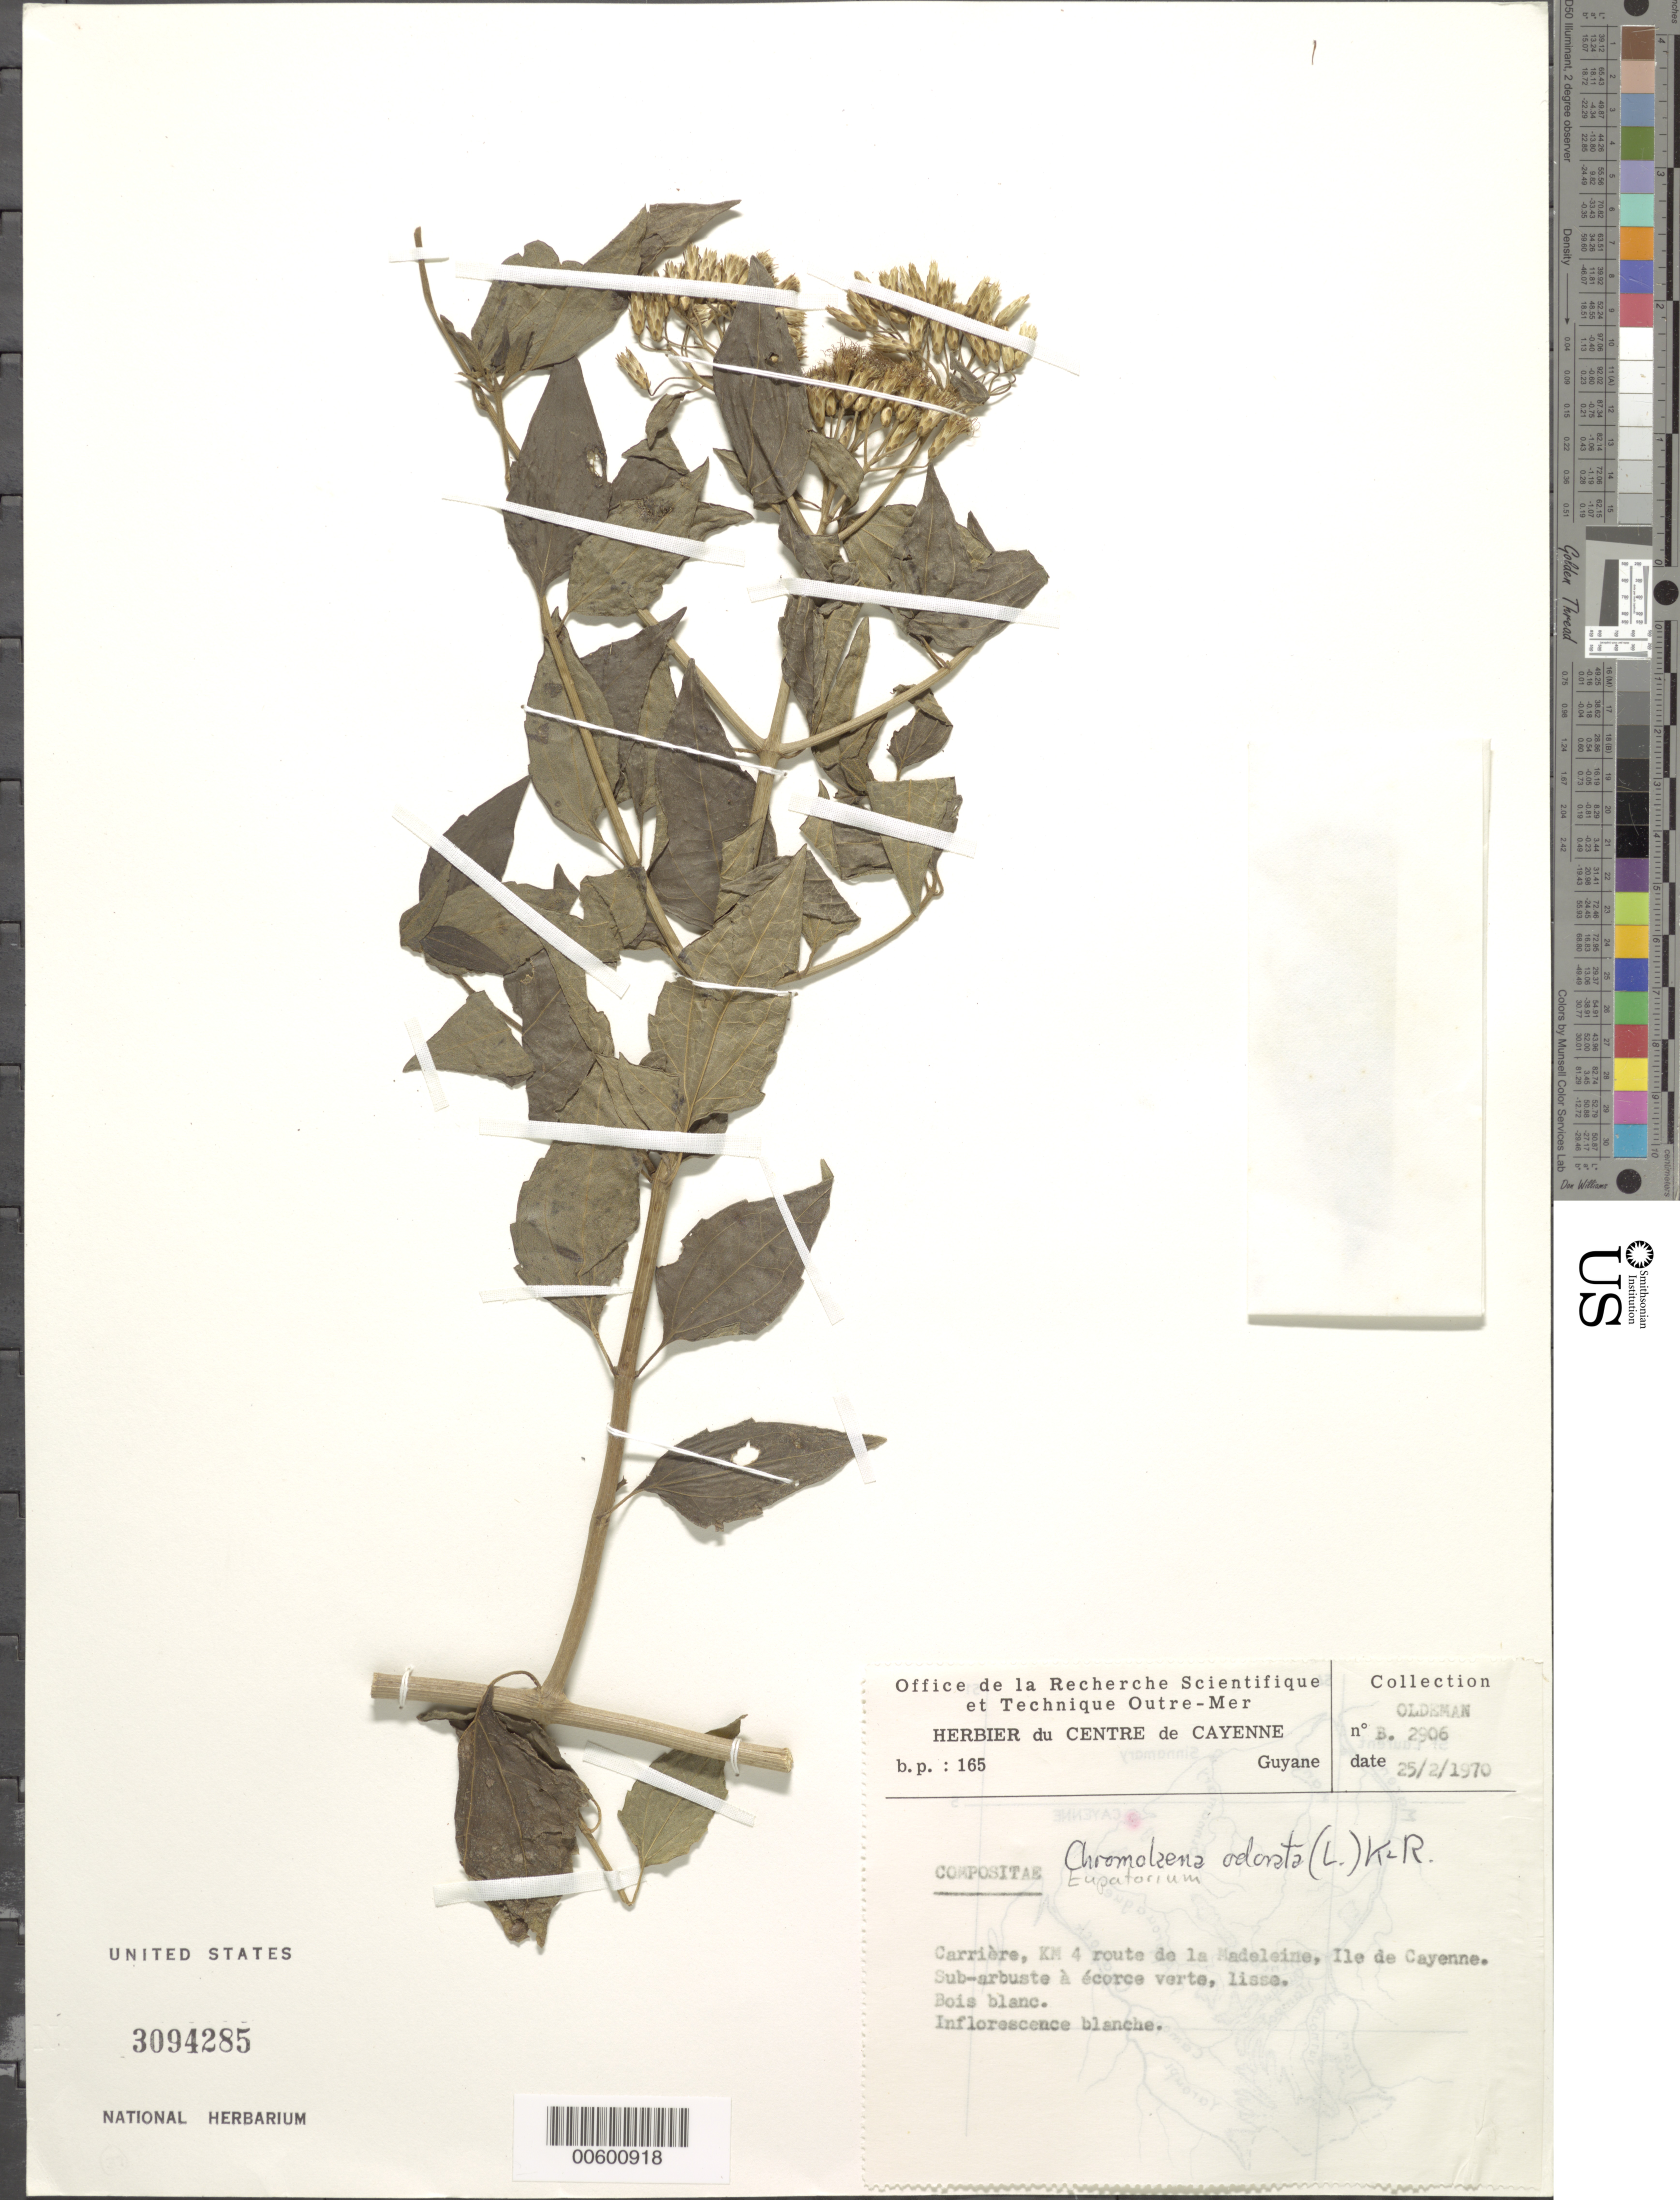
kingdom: Plantae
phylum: Tracheophyta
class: Magnoliopsida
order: Asterales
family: Asteraceae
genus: Chromolaena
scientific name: Chromolaena odorata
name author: (L.) R.M. King & H. Rob.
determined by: Robinson, Harold E., (US)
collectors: R. Oldeman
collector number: B 2906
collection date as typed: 25-Feb-70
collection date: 1970-02-25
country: French Guiana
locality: Ile de Cayenne, route de la Madeleine, km 4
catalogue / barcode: US 3094285